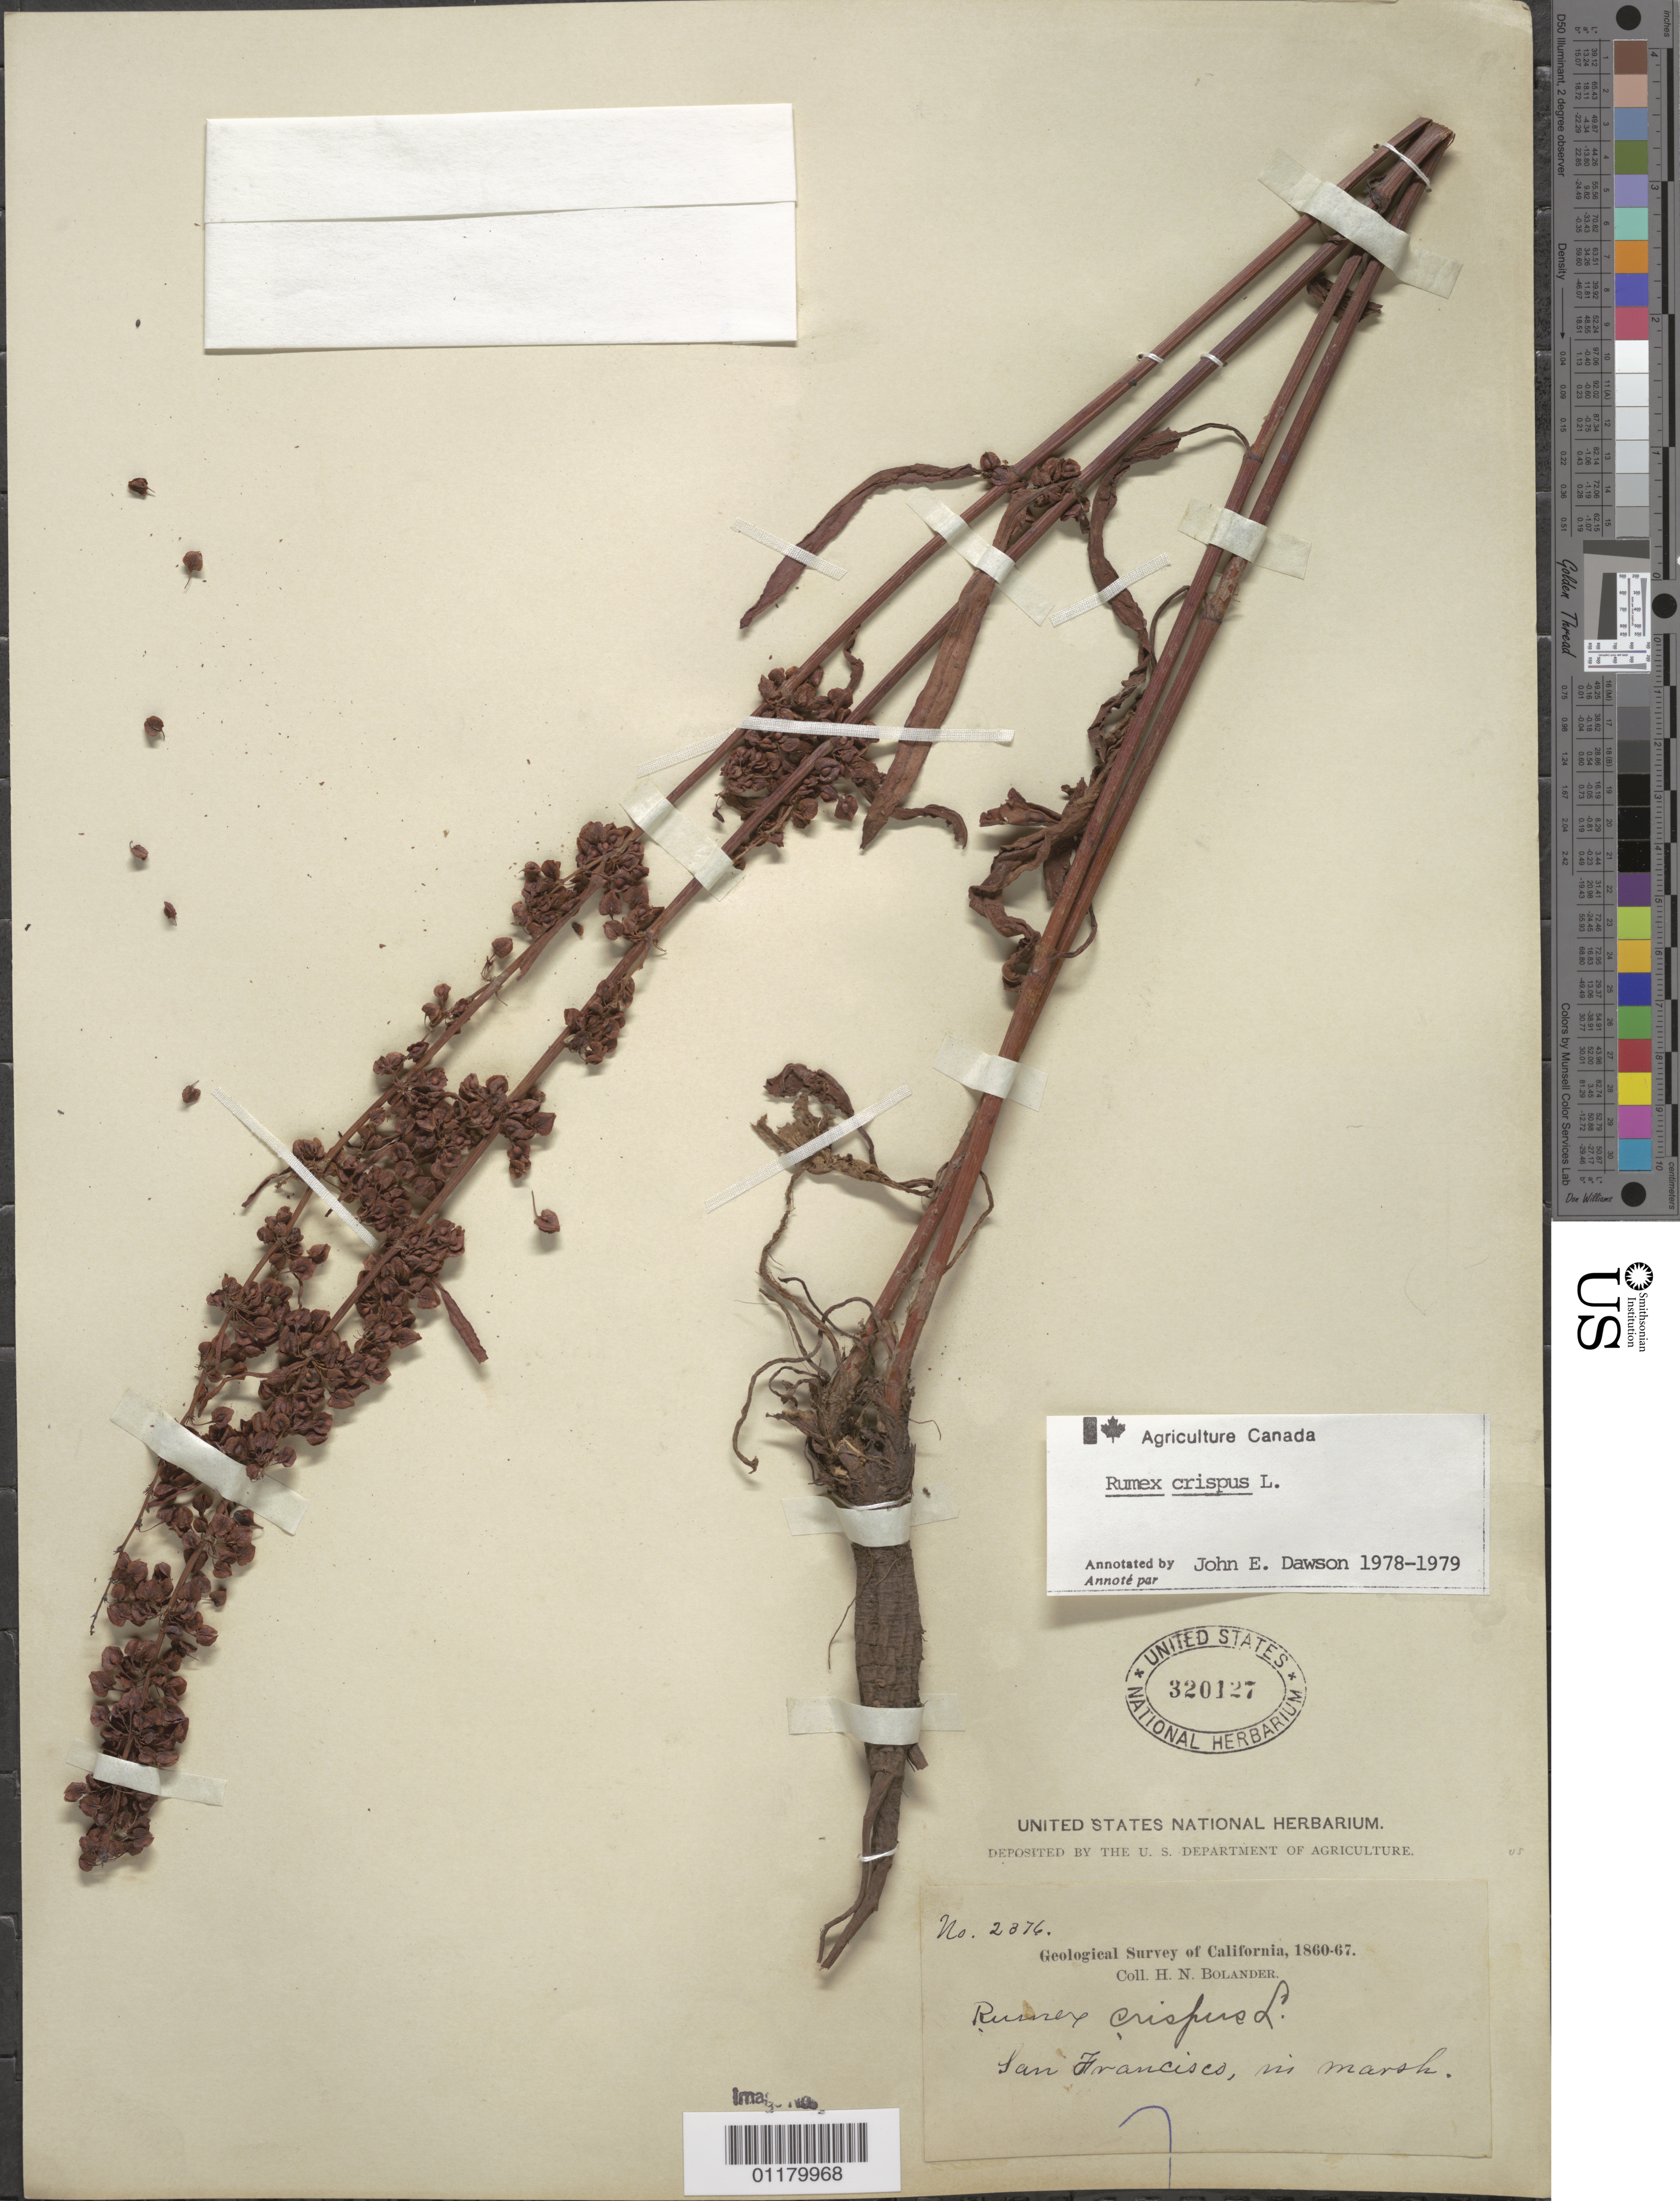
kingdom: Plantae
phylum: Tracheophyta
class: Magnoliopsida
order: Caryophyllales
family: Polygonaceae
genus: Rumex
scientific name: Rumex crispus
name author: L.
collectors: H. Bolander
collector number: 2376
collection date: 1860/1867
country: United States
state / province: California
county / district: San Francisco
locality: San Francisco, in marsh.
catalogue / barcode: US 320127